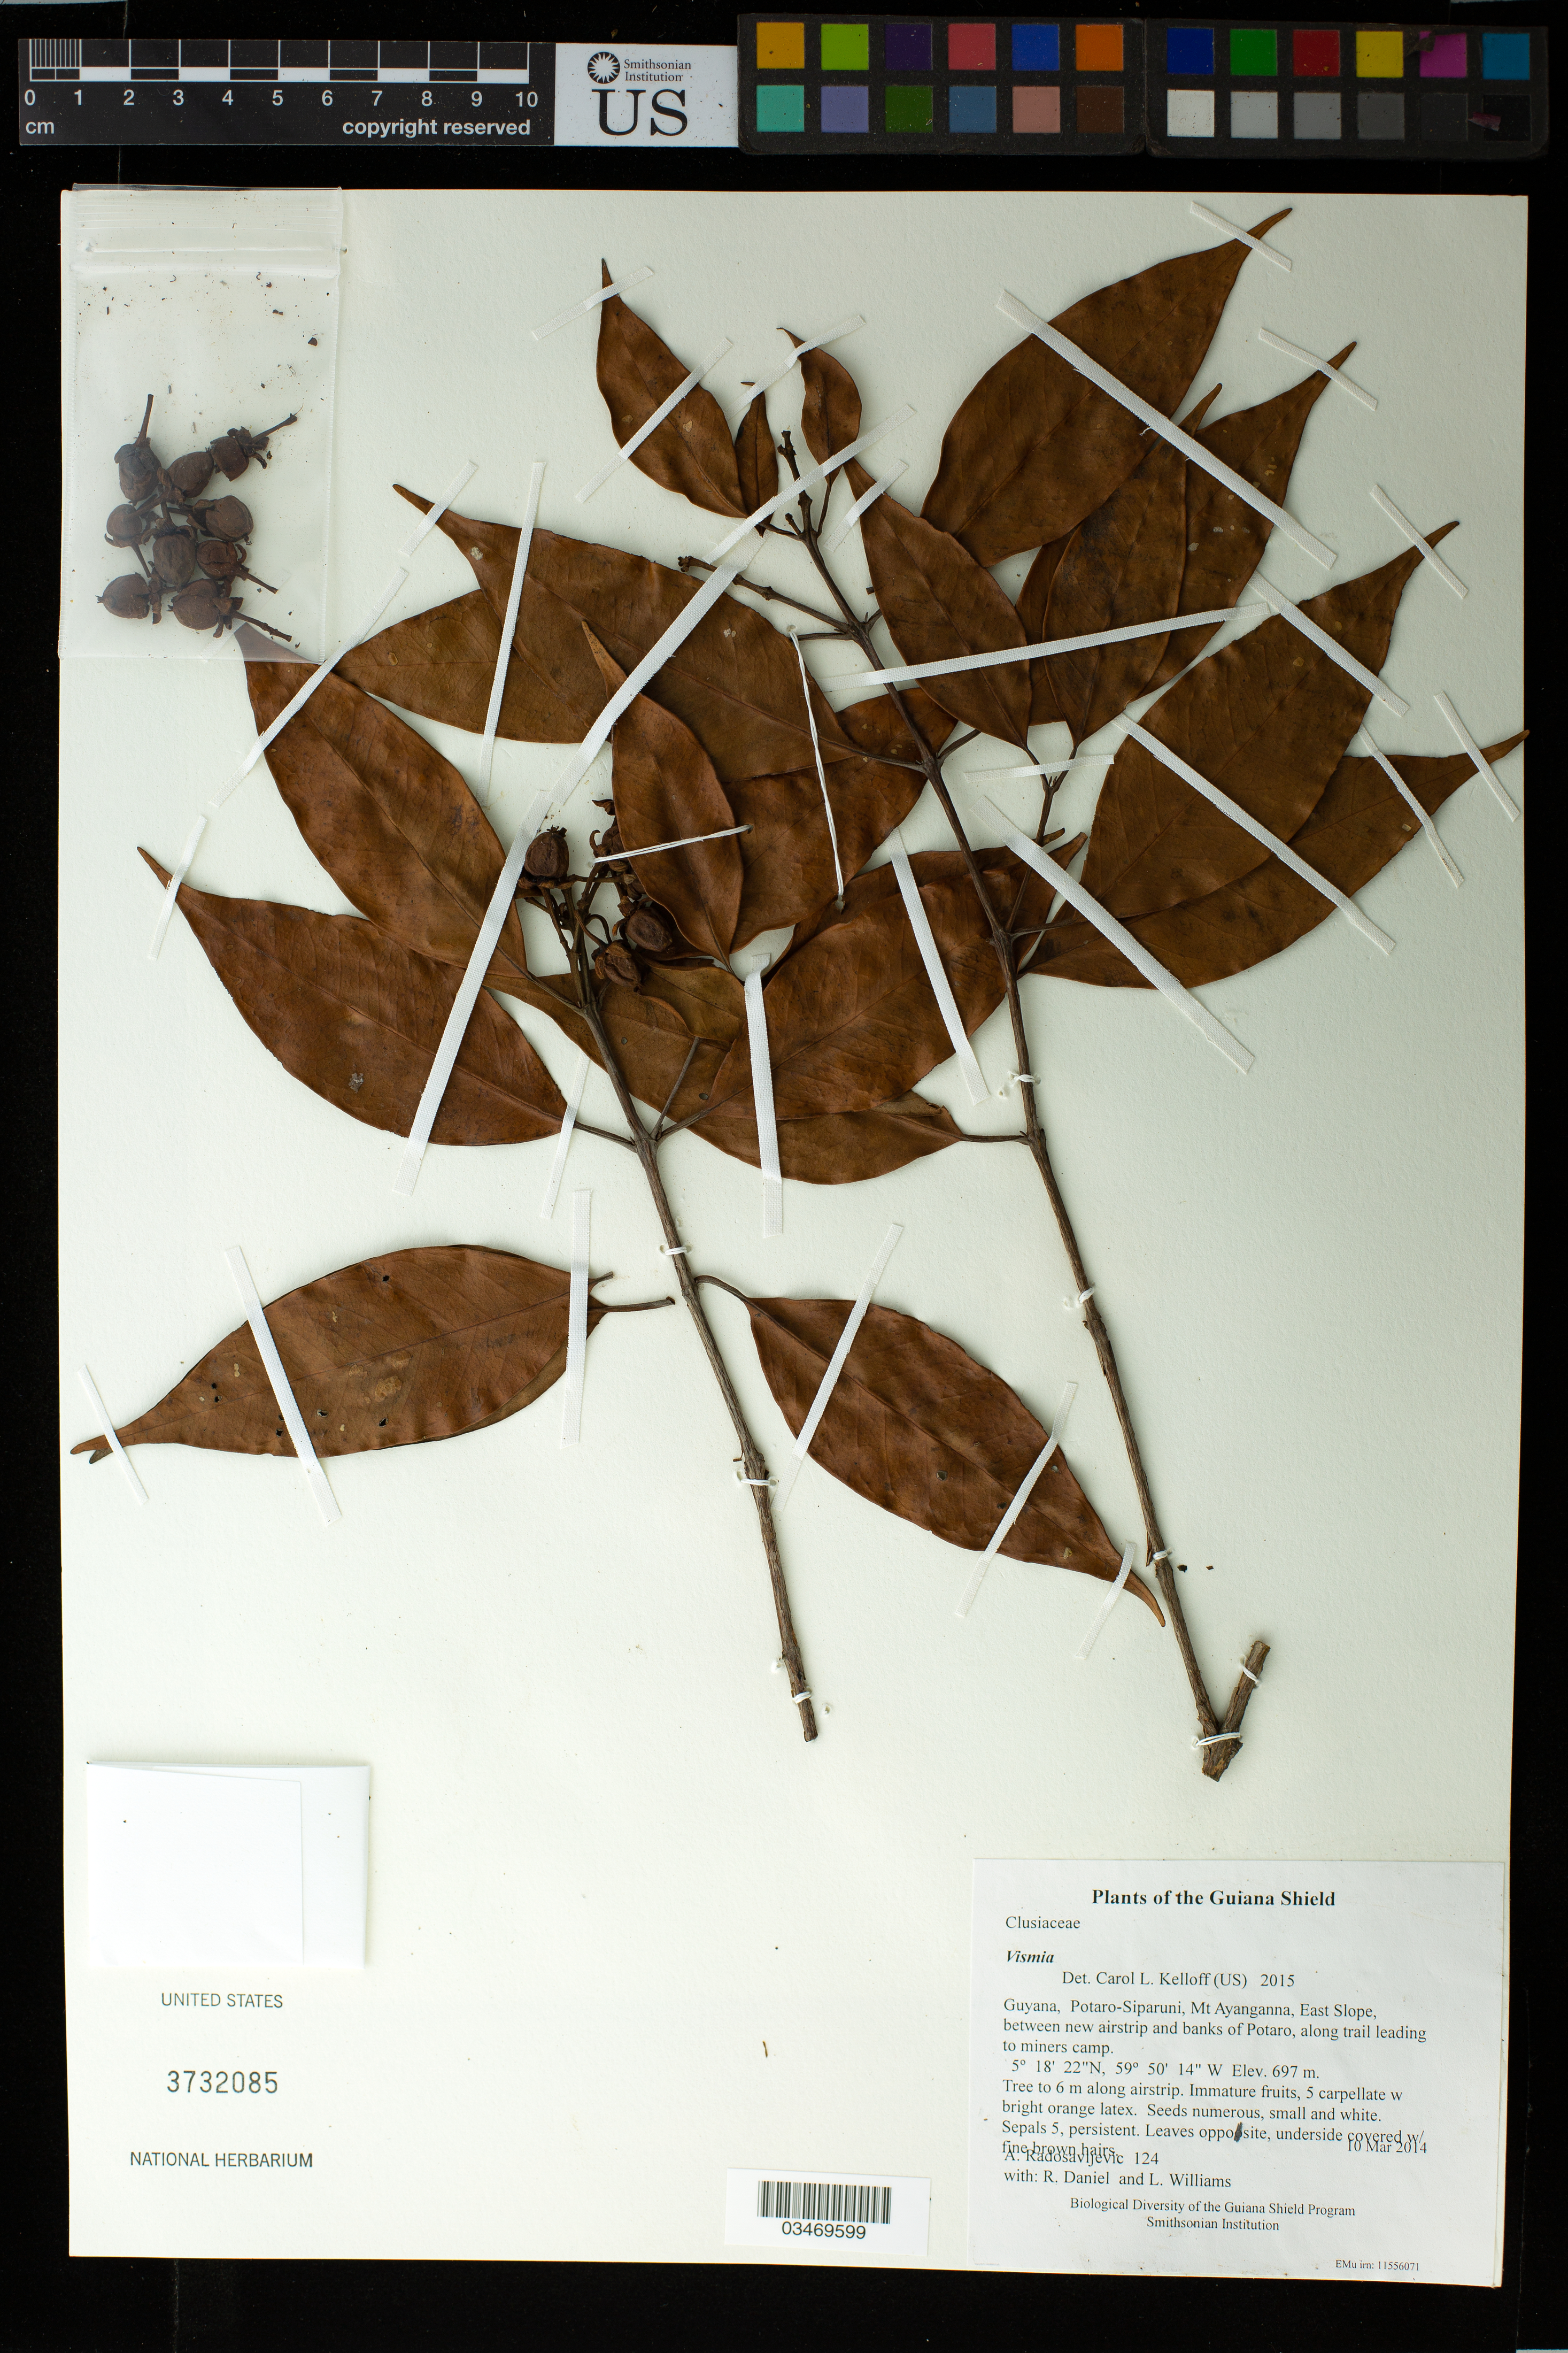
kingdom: Plantae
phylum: Tracheophyta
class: Magnoliopsida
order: Malpighiales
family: Hypericaceae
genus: Vismia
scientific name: Vismia sp.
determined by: Kelloff, Carol L., (US), Smithsonian Institution - National Museum of Natural History (UNITED STATES)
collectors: A. Radosavljevic, R. Daniel & L. Williams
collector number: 124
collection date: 2014-03-10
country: Guyana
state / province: Potaro-Siparuni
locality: Mt Ayanganna, East Slope, between new airstrip and banks of Potaro, along trail leading to miners camp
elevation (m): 697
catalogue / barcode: US 3732085